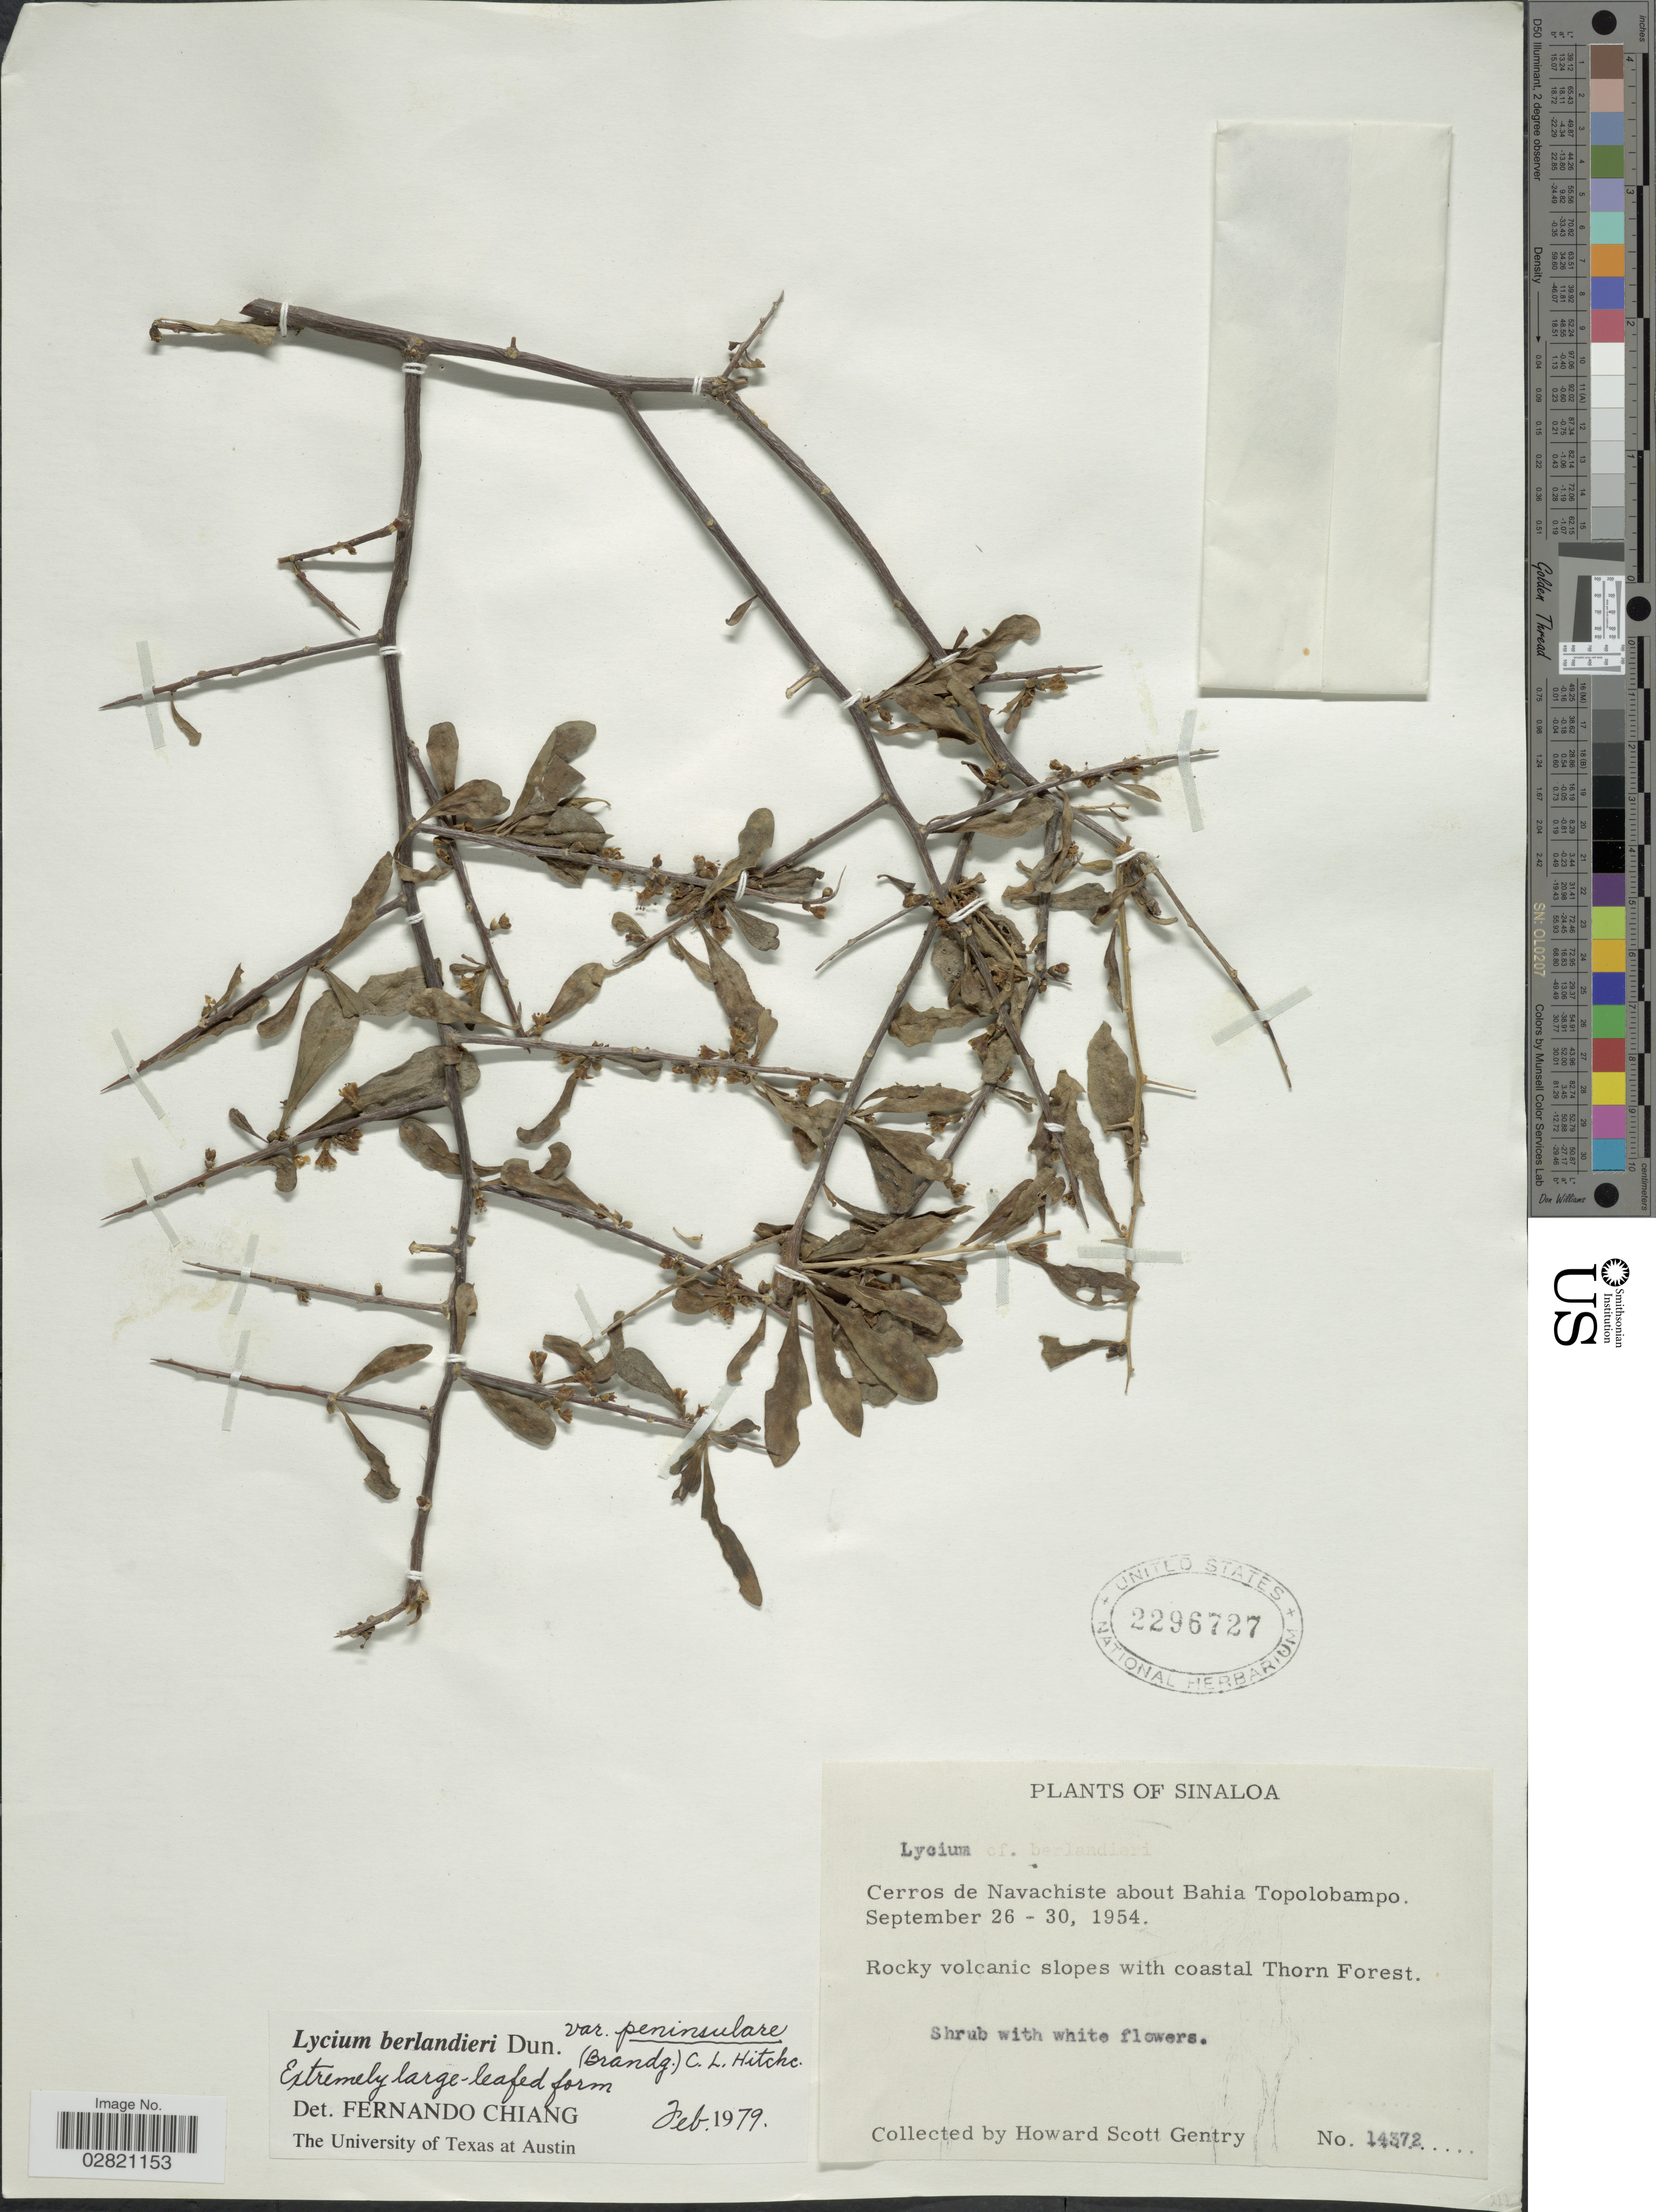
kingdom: Plantae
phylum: Tracheophyta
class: Magnoliopsida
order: Solanales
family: Solanaceae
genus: Lycium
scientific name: Lycium berlandieri var. peninsulare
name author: C.L. Hitchc.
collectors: H. S. Gentry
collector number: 14372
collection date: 1954-09-26/1954-09-30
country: Mexico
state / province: Sinaloa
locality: Cerros de Navachiste about Bahia Topolobampo. Rocky volcanic slopes with coastal Thorn Forest.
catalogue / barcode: US 2296727